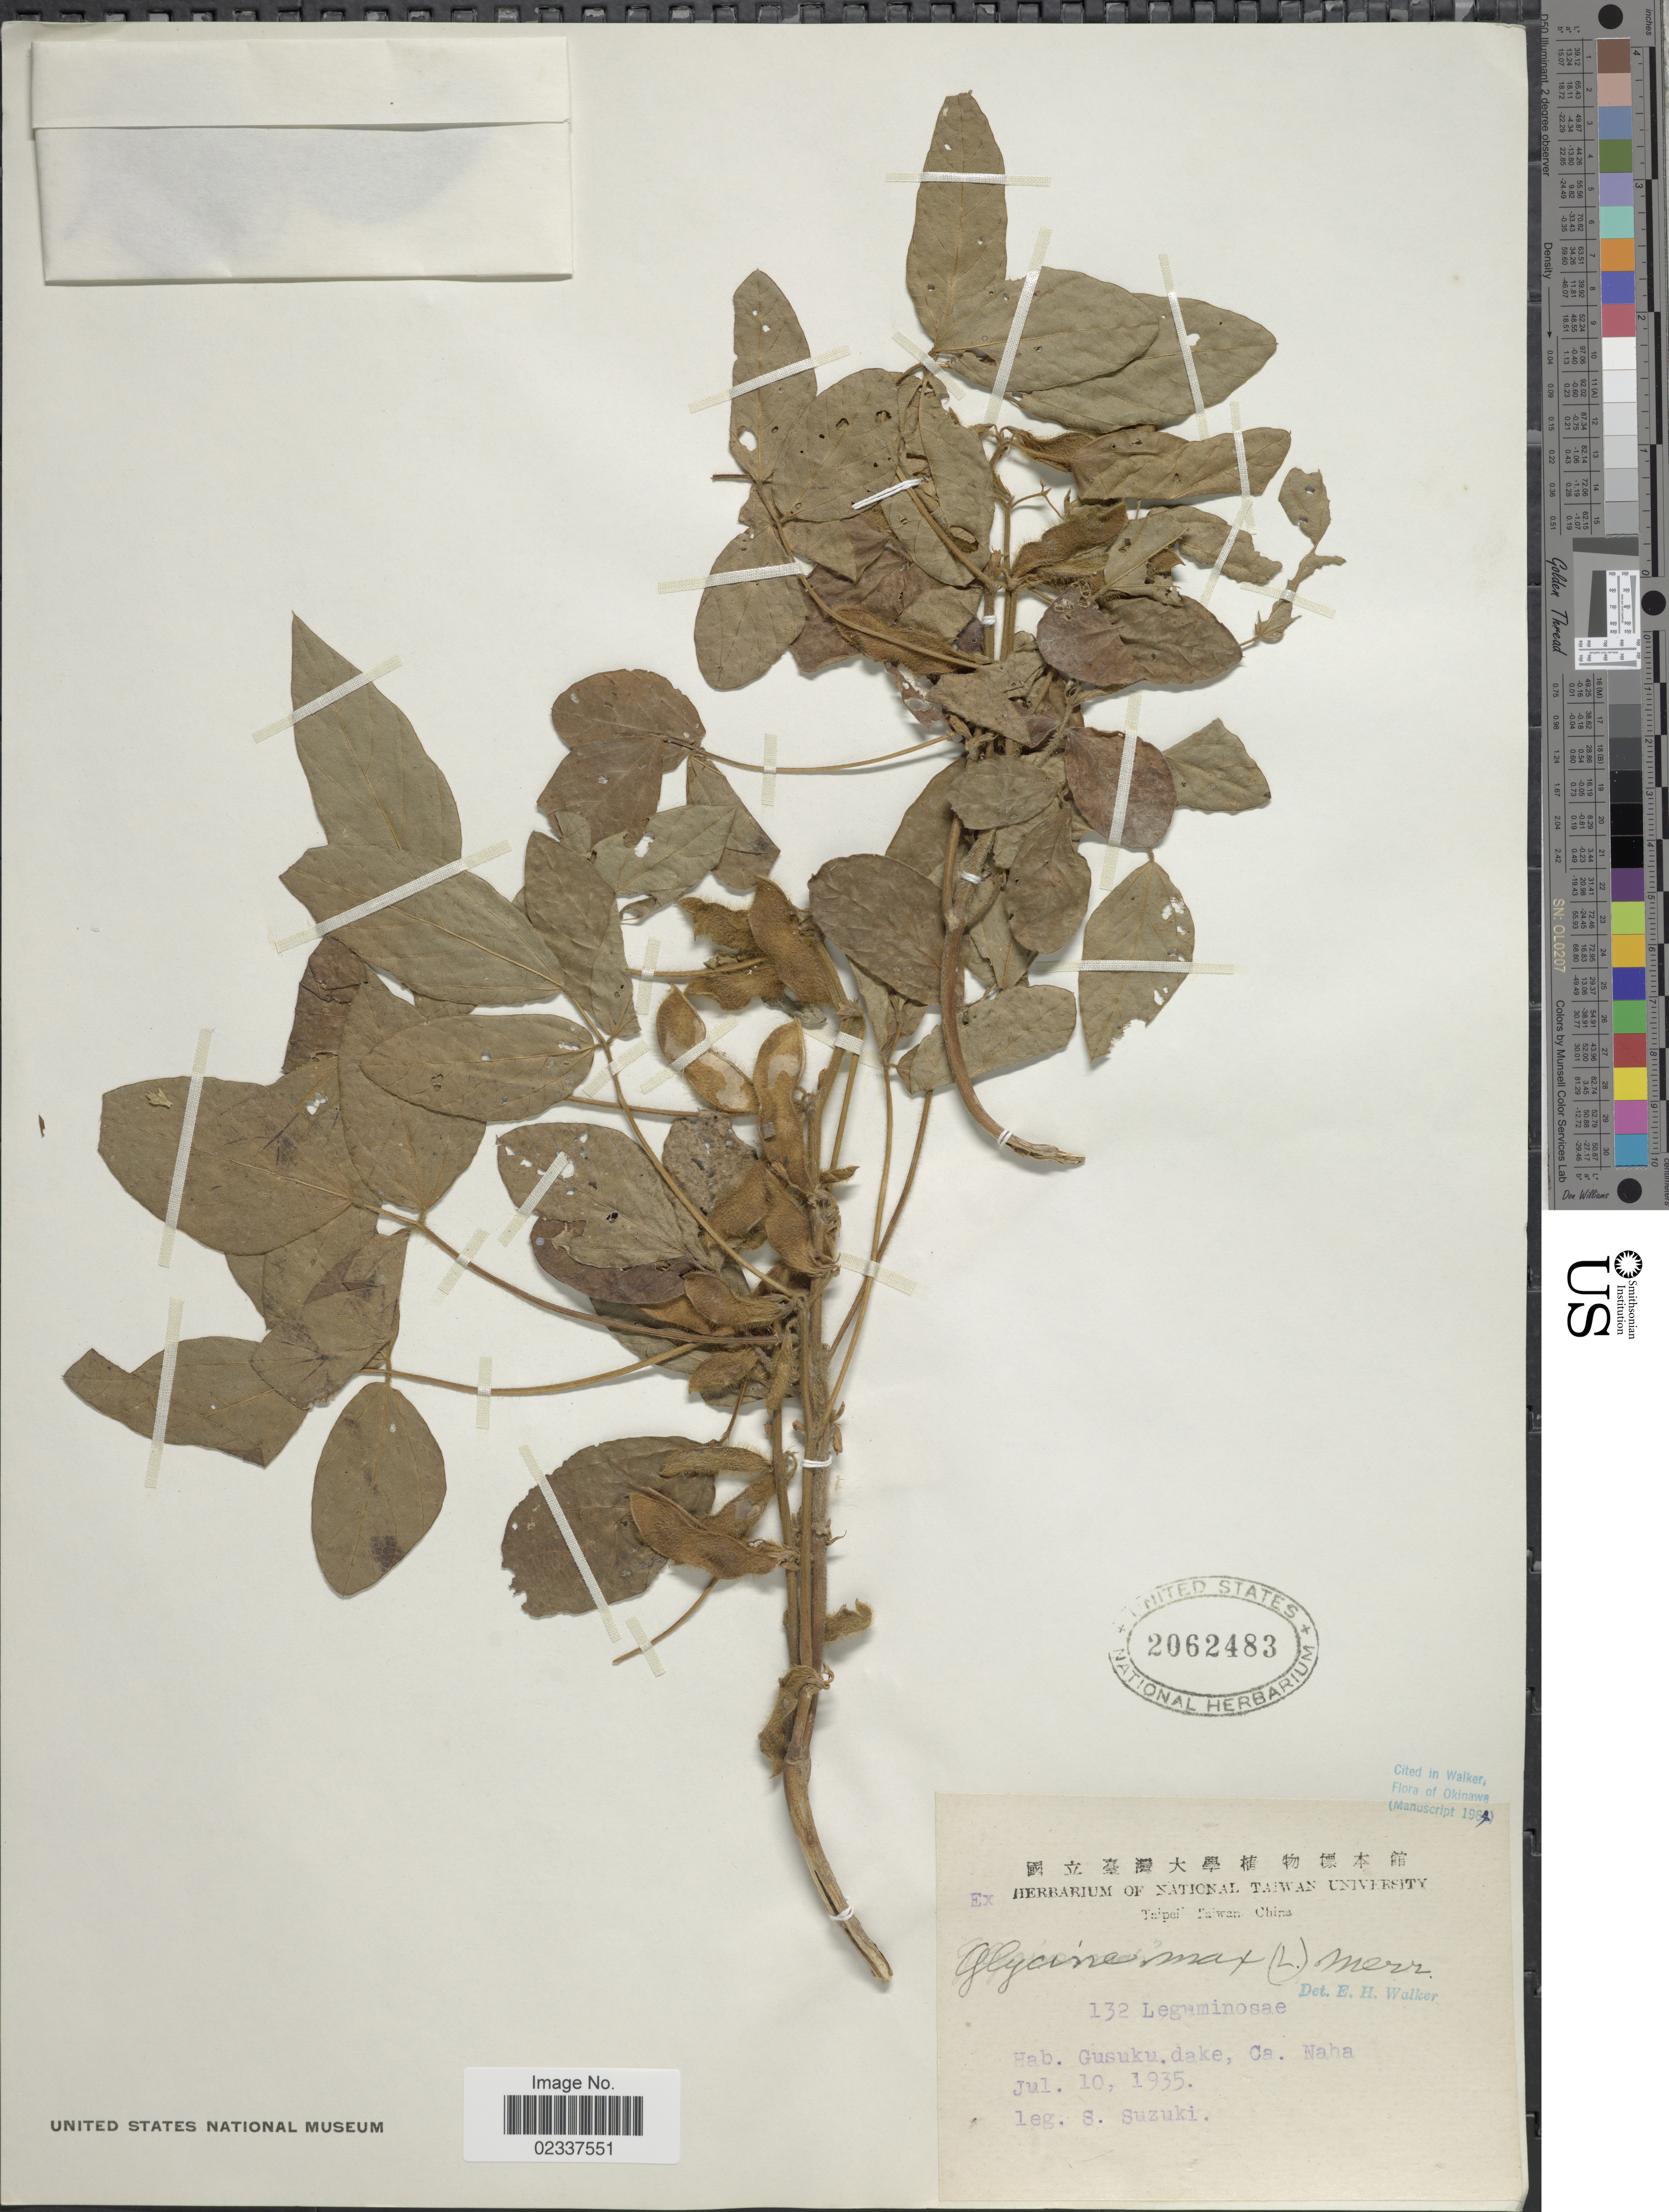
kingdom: Plantae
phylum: Tracheophyta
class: Magnoliopsida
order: Fabales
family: Fabaceae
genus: Glycine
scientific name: Glycine max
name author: (L.) Merr.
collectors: S. Suzuki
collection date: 1935-07-10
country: Japan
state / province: Okinawa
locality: Gusuku. dake, Ca. Naha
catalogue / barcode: US 2062483